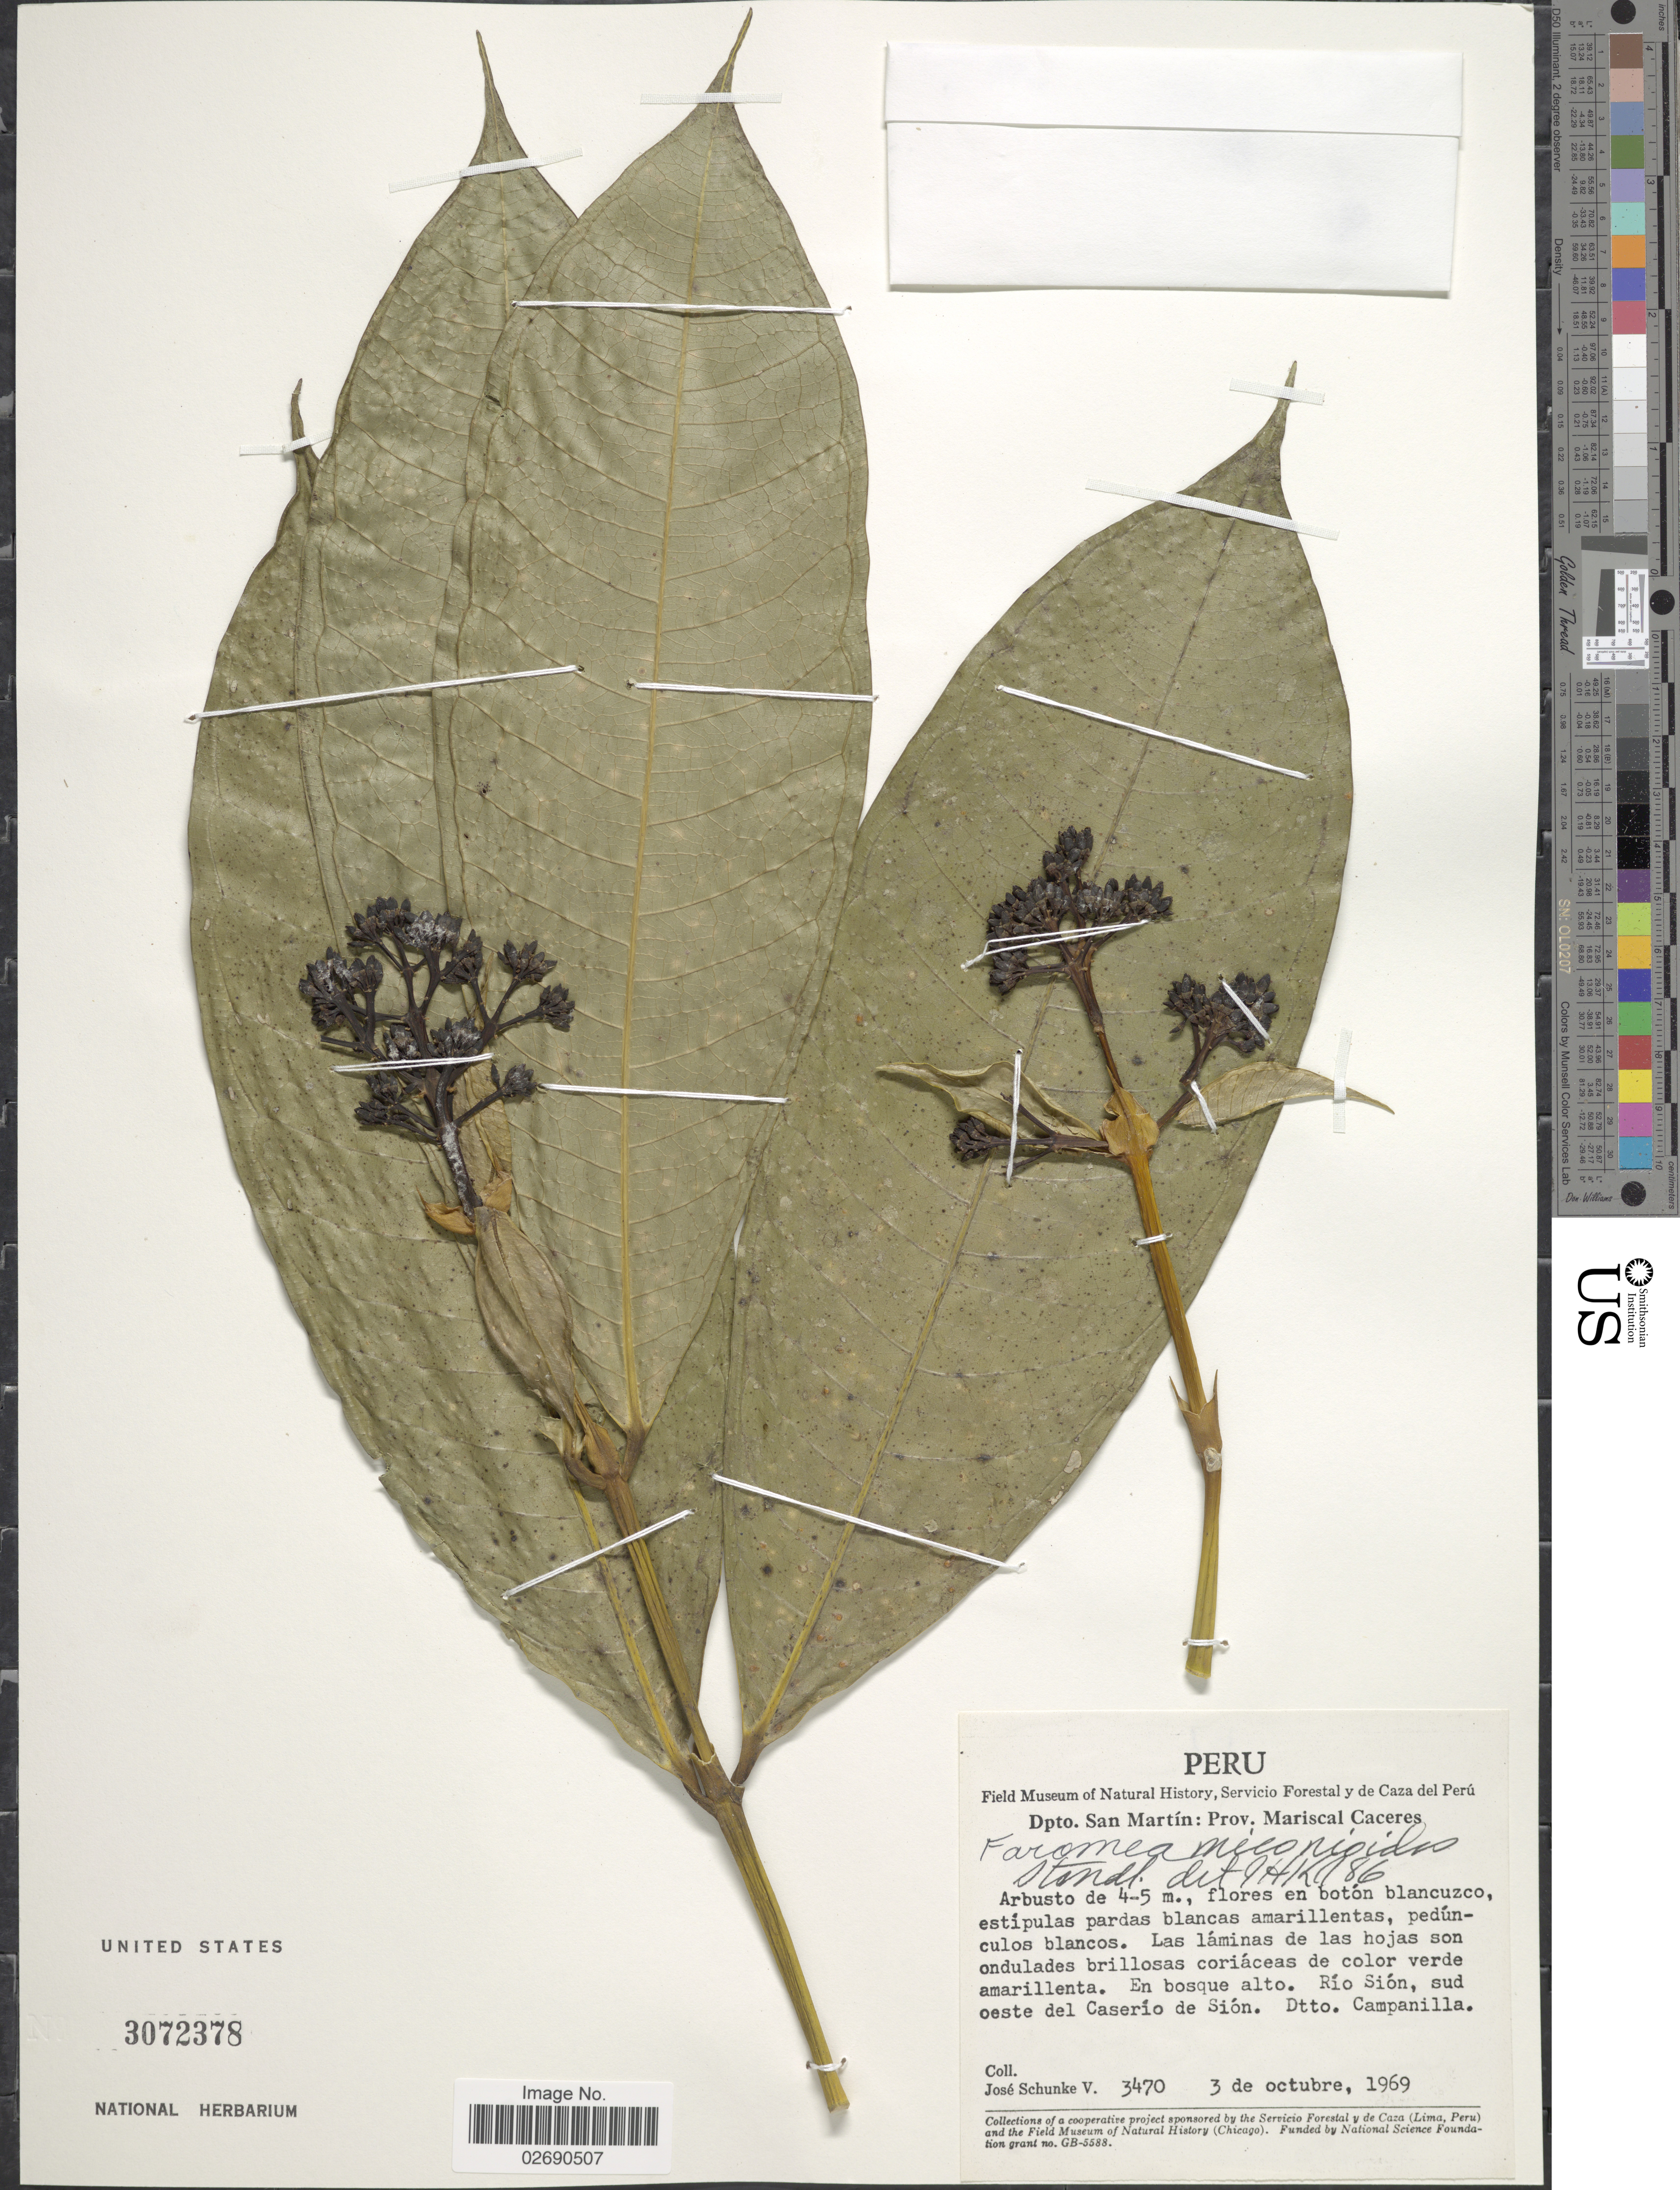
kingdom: Plantae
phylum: Tracheophyta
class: Magnoliopsida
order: Gentianales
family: Rubiaceae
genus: Faramea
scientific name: Faramea miconioides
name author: Standl.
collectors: J. Schunke Vigo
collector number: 3470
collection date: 1969-10-03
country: Peru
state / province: San Martín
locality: Prov. Mariscal Caceres, Rio Sion, sud oeste del Caserio de Sion, Dtto. Campanilla.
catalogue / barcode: US 3072378